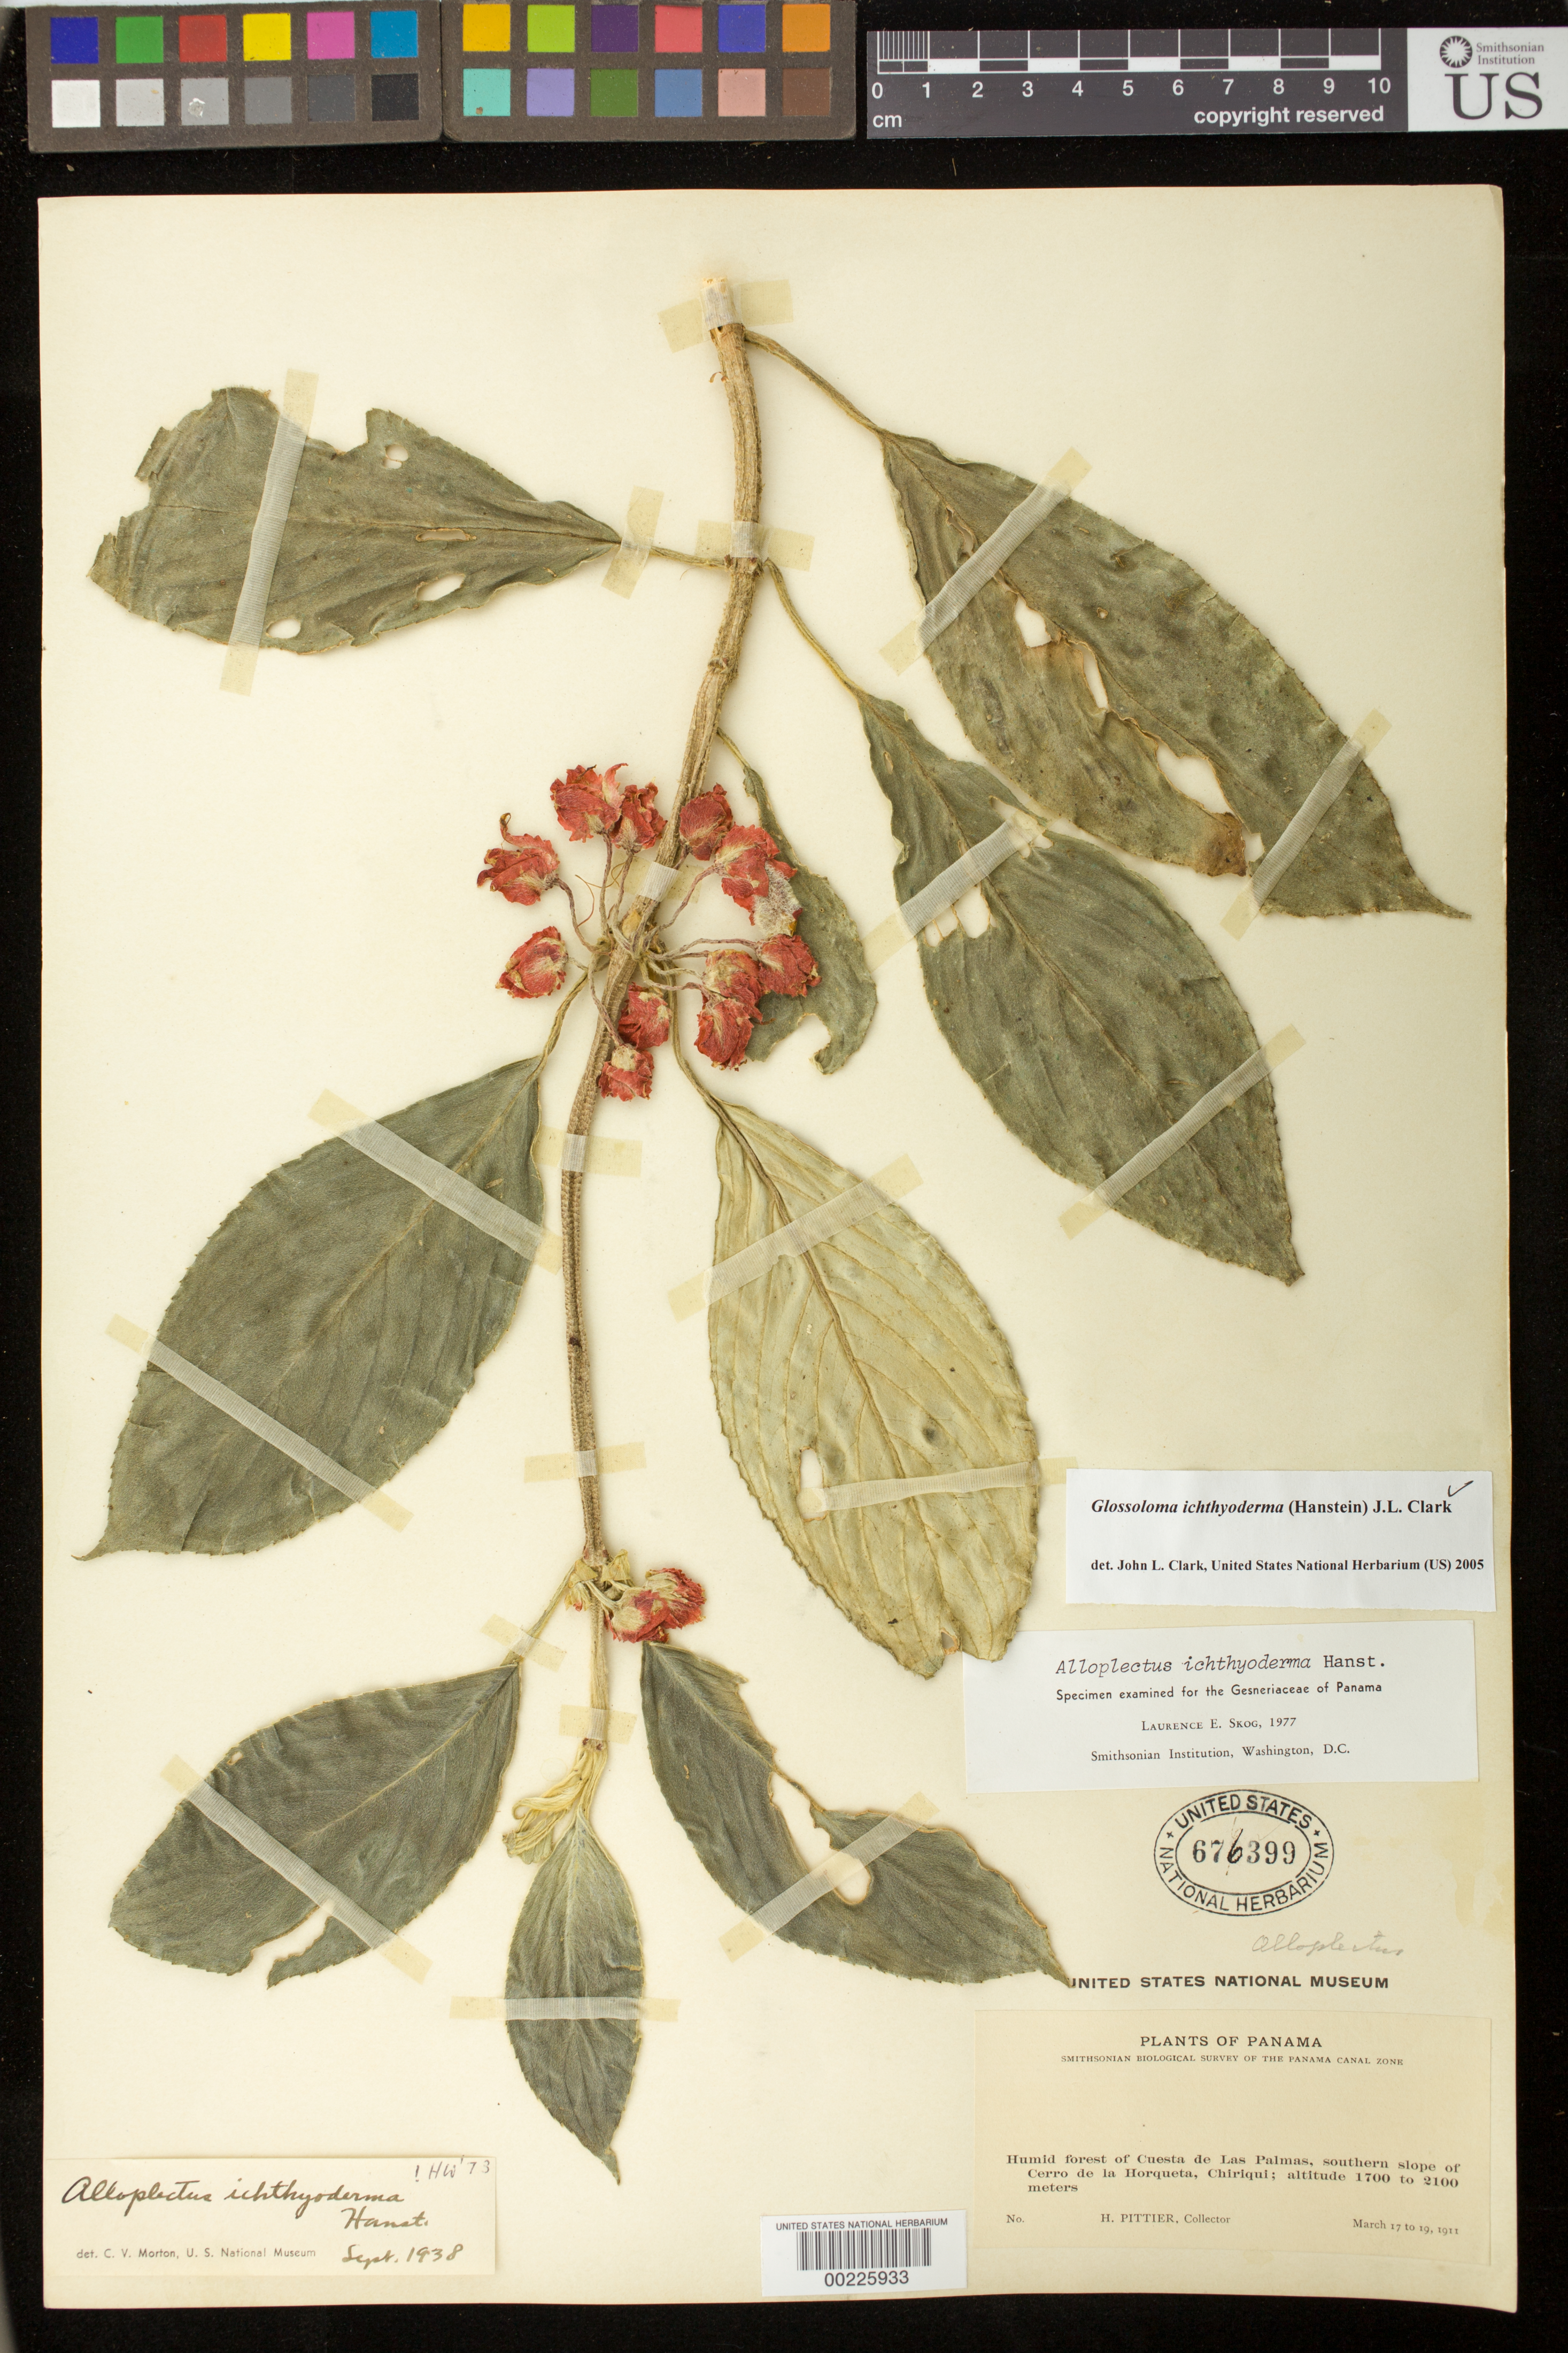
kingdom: Plantae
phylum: Tracheophyta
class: Magnoliopsida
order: Lamiales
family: Gesneriaceae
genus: Glossoloma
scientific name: Glossoloma ichthyoderma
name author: (Hanst.) J.L. Clark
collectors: H. F. Pittier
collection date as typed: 17-19 Mar 1911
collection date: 1911-03-17/1911-03-19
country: Panama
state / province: Chiriquí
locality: Cuesta de las Palmas, southern slope of Cerro de La Horqueta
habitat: Humid forest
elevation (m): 1700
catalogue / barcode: US 676399